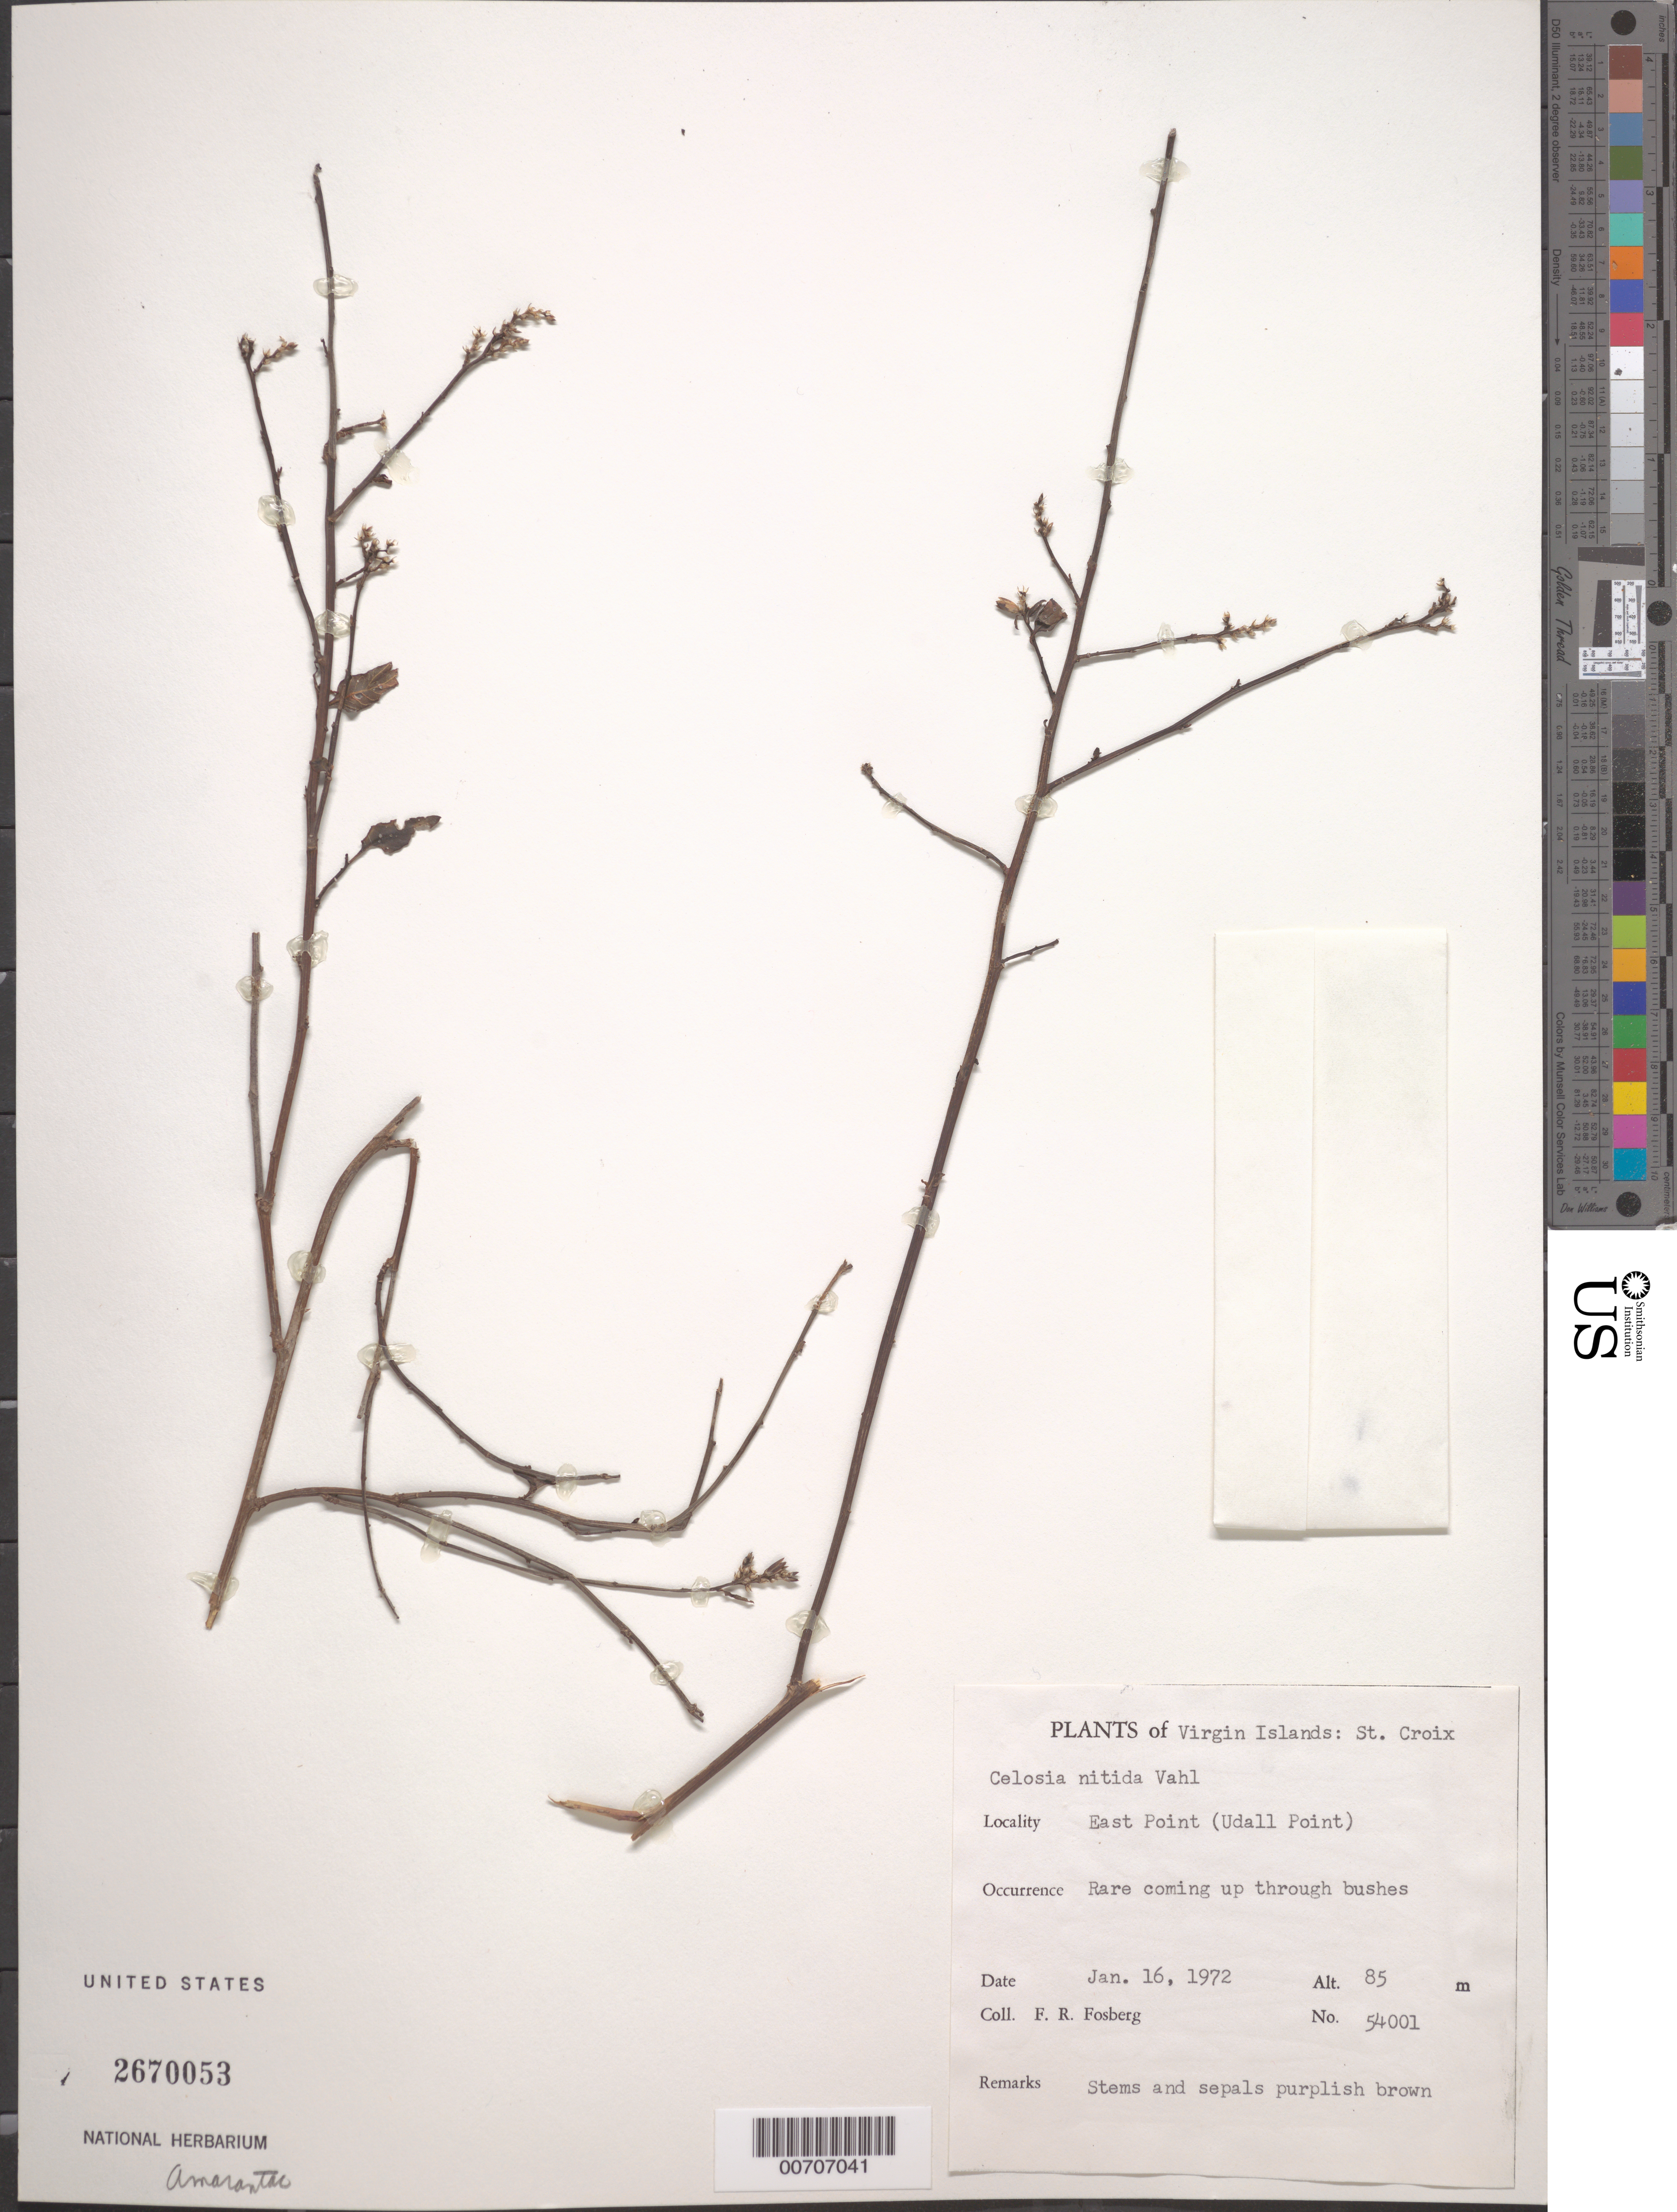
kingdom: Plantae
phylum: Tracheophyta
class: Magnoliopsida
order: Caryophyllales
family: Amaranthaceae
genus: Celosia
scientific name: Celosia nitida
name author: Vahl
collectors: F. R. Fosberg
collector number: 54001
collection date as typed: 16 Jan 1972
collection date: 1972-01-16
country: U.S. Virgin Islands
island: St. Croix Island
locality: East Point (Udall Point)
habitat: Coming up through bushes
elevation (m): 85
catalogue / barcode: US 2670053